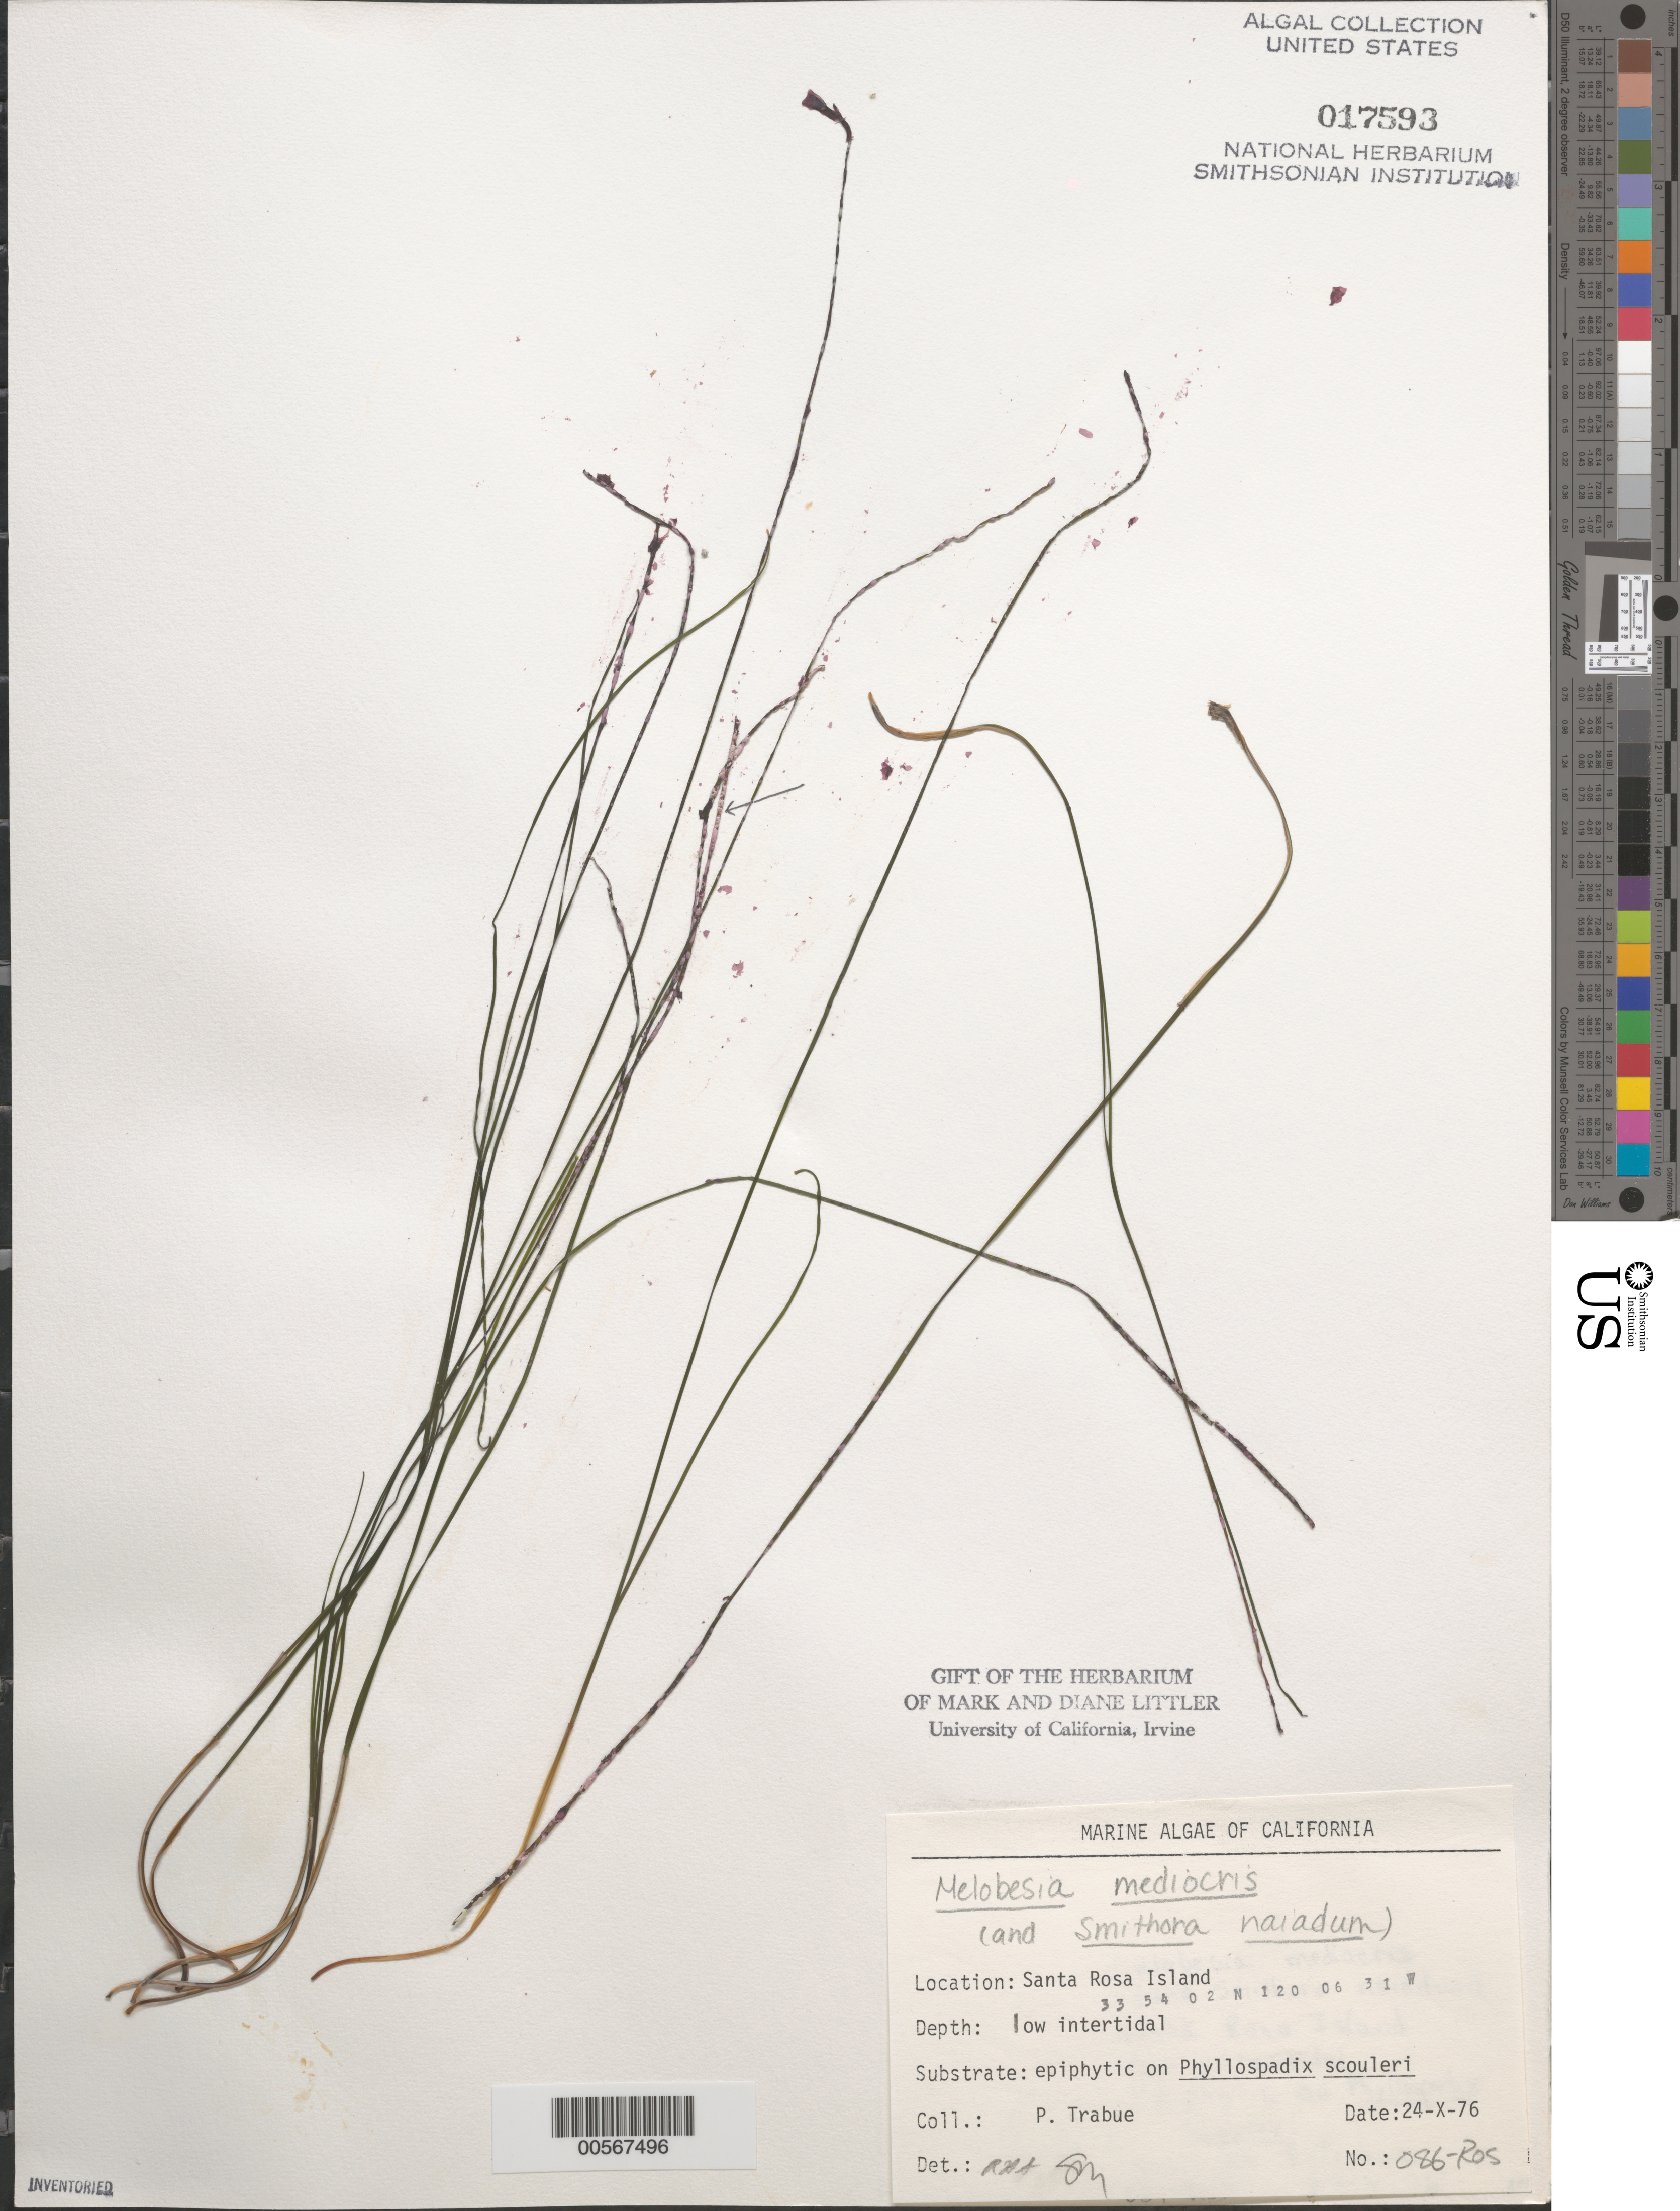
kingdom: Plantae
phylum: Rhodophyta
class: Florideophyceae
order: Corallinales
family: Hapalidiaceae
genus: Melobesia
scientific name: Melobesia mediocris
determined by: Sims, Robert H.; Murray, S. N.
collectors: P. J. Trabue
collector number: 086-ros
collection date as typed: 24 Oct 1976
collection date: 1976-10-24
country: United States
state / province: California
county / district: Santa Barbara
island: Santa Rosa Island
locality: Johnson's Lee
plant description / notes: BLM-SOCALBIGHT Rocky Intertidal Survey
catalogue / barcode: US 17593